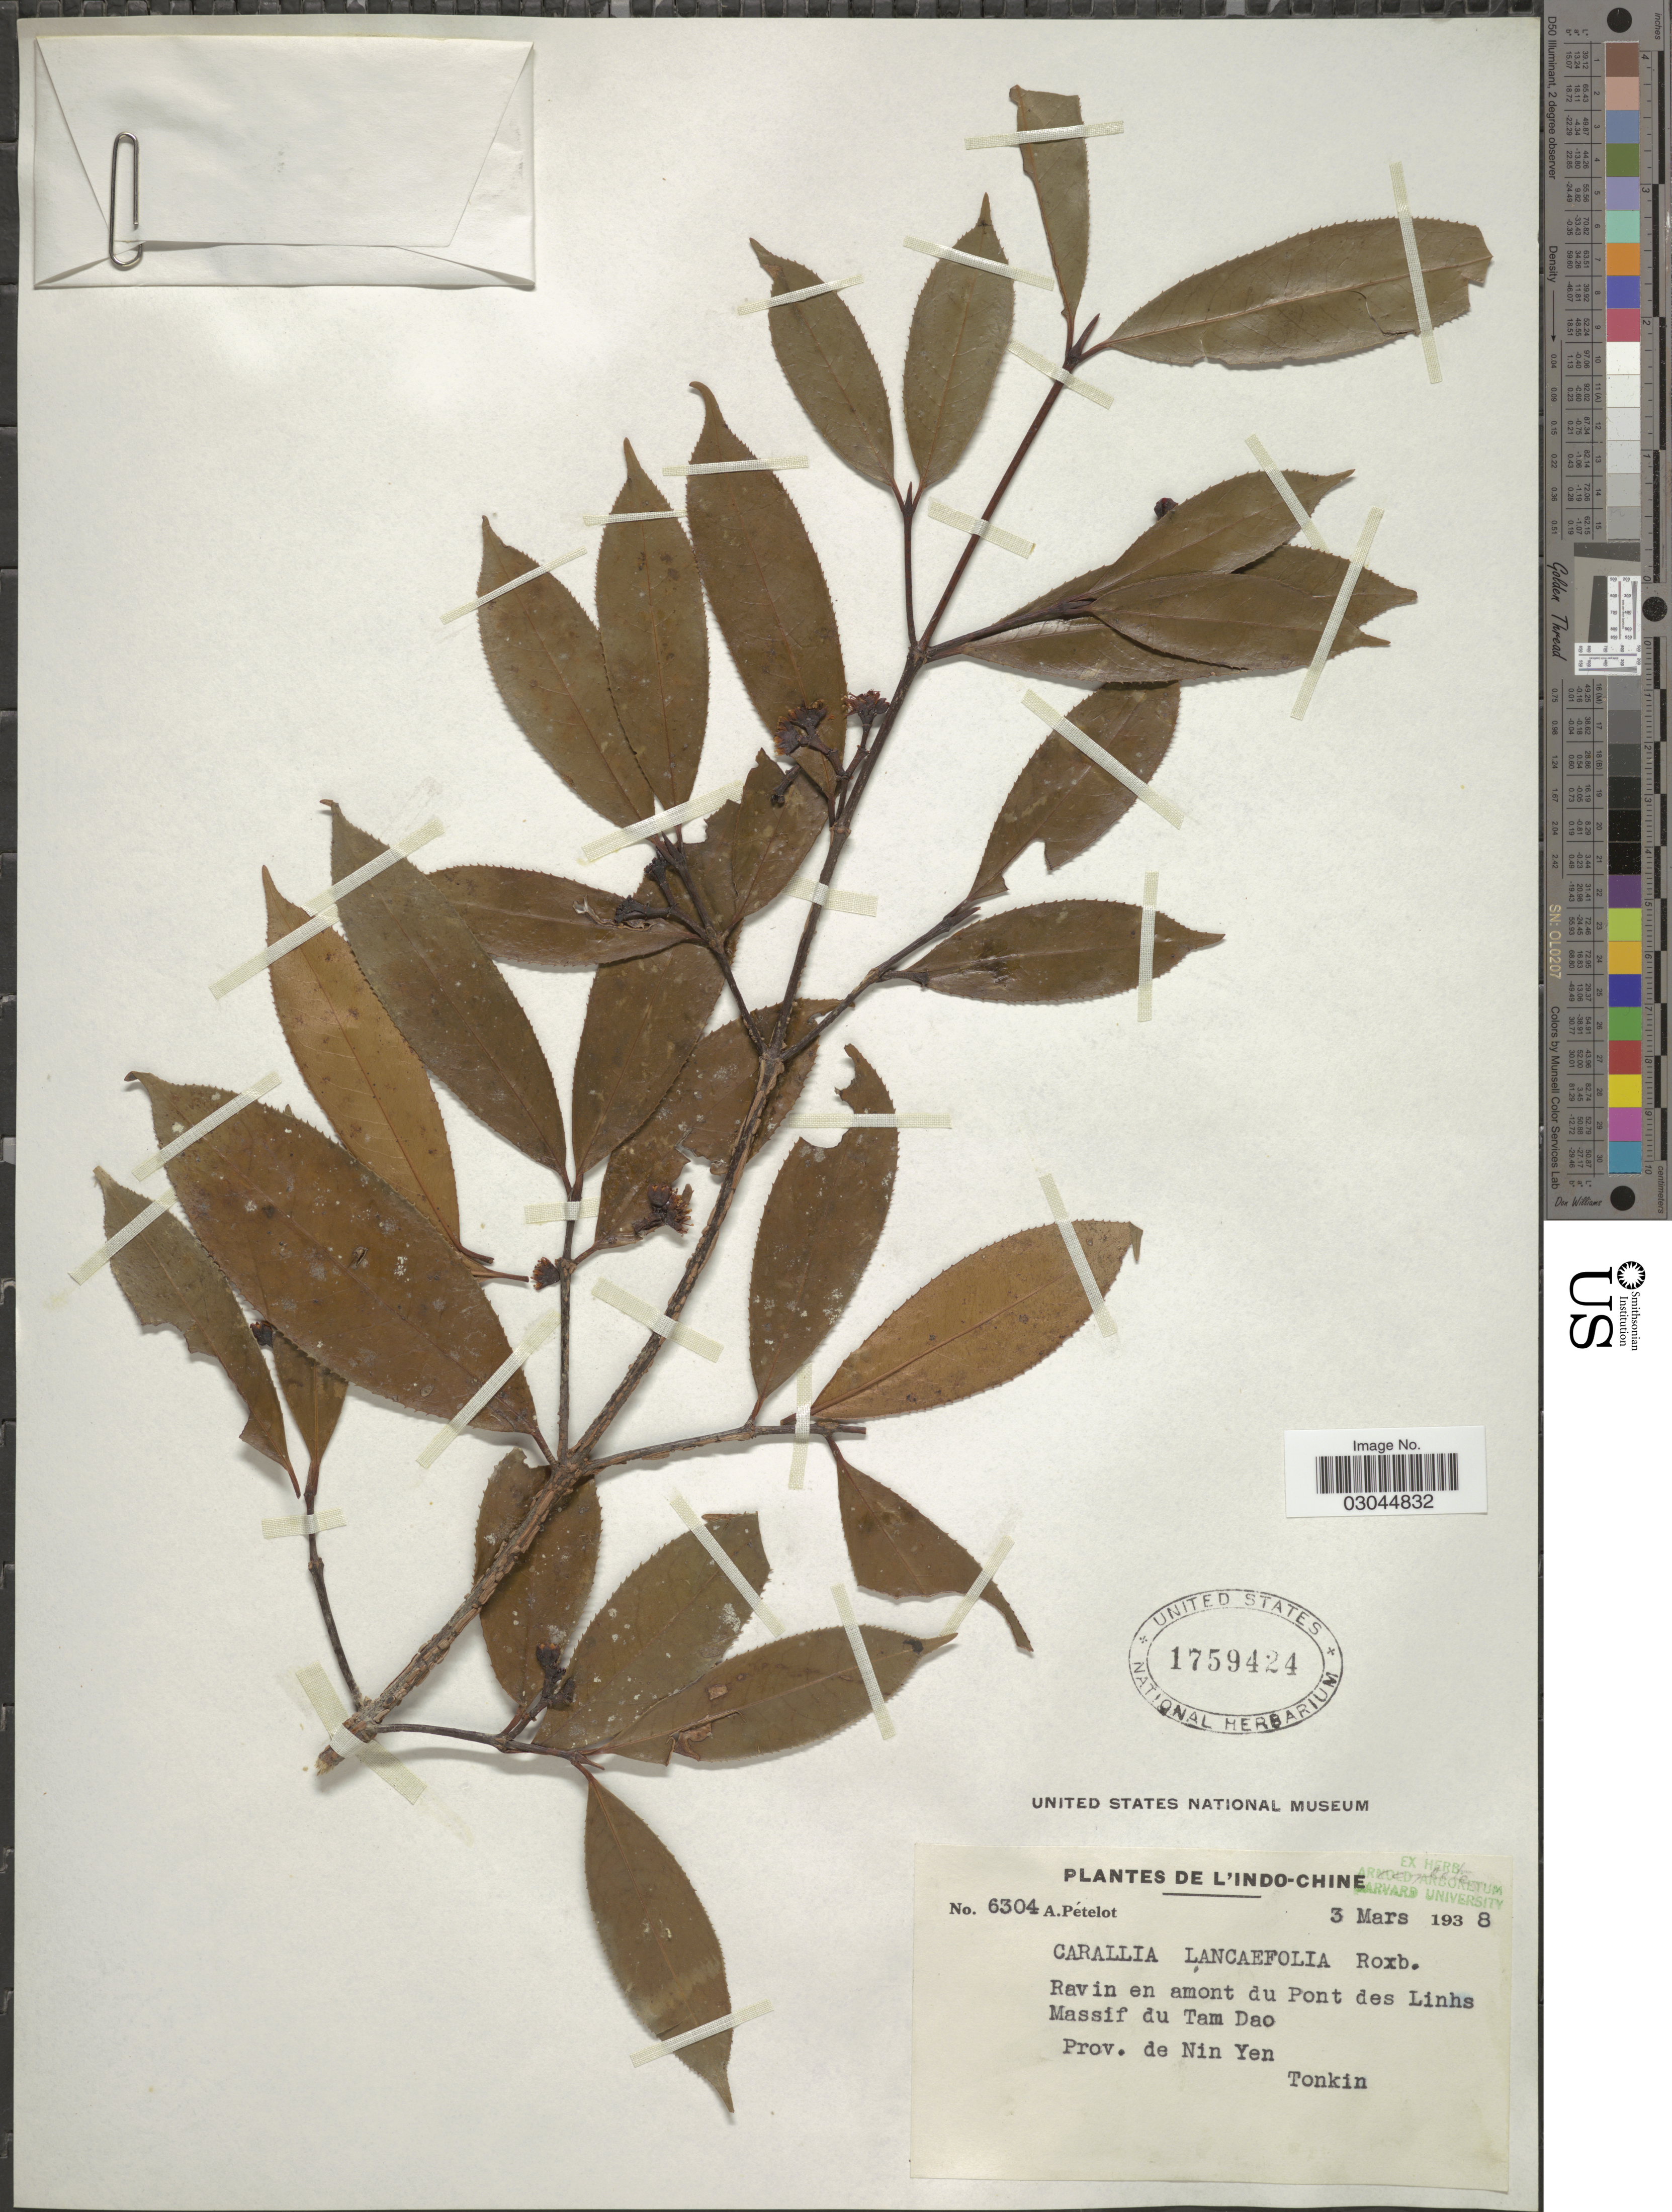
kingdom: Plantae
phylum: Tracheophyta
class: Magnoliopsida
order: Malpighiales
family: Rhizophoraceae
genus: Carallia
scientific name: Carallia lanceifolia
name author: Roxb.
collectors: A. Petelot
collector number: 6304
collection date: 1938-03-03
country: Vietnam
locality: Indo-Chine. Ravin en amont du Pont des Linhs Massif du Tam Dao. Prov. de Nin Yen. Tonkin.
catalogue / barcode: US 1759424